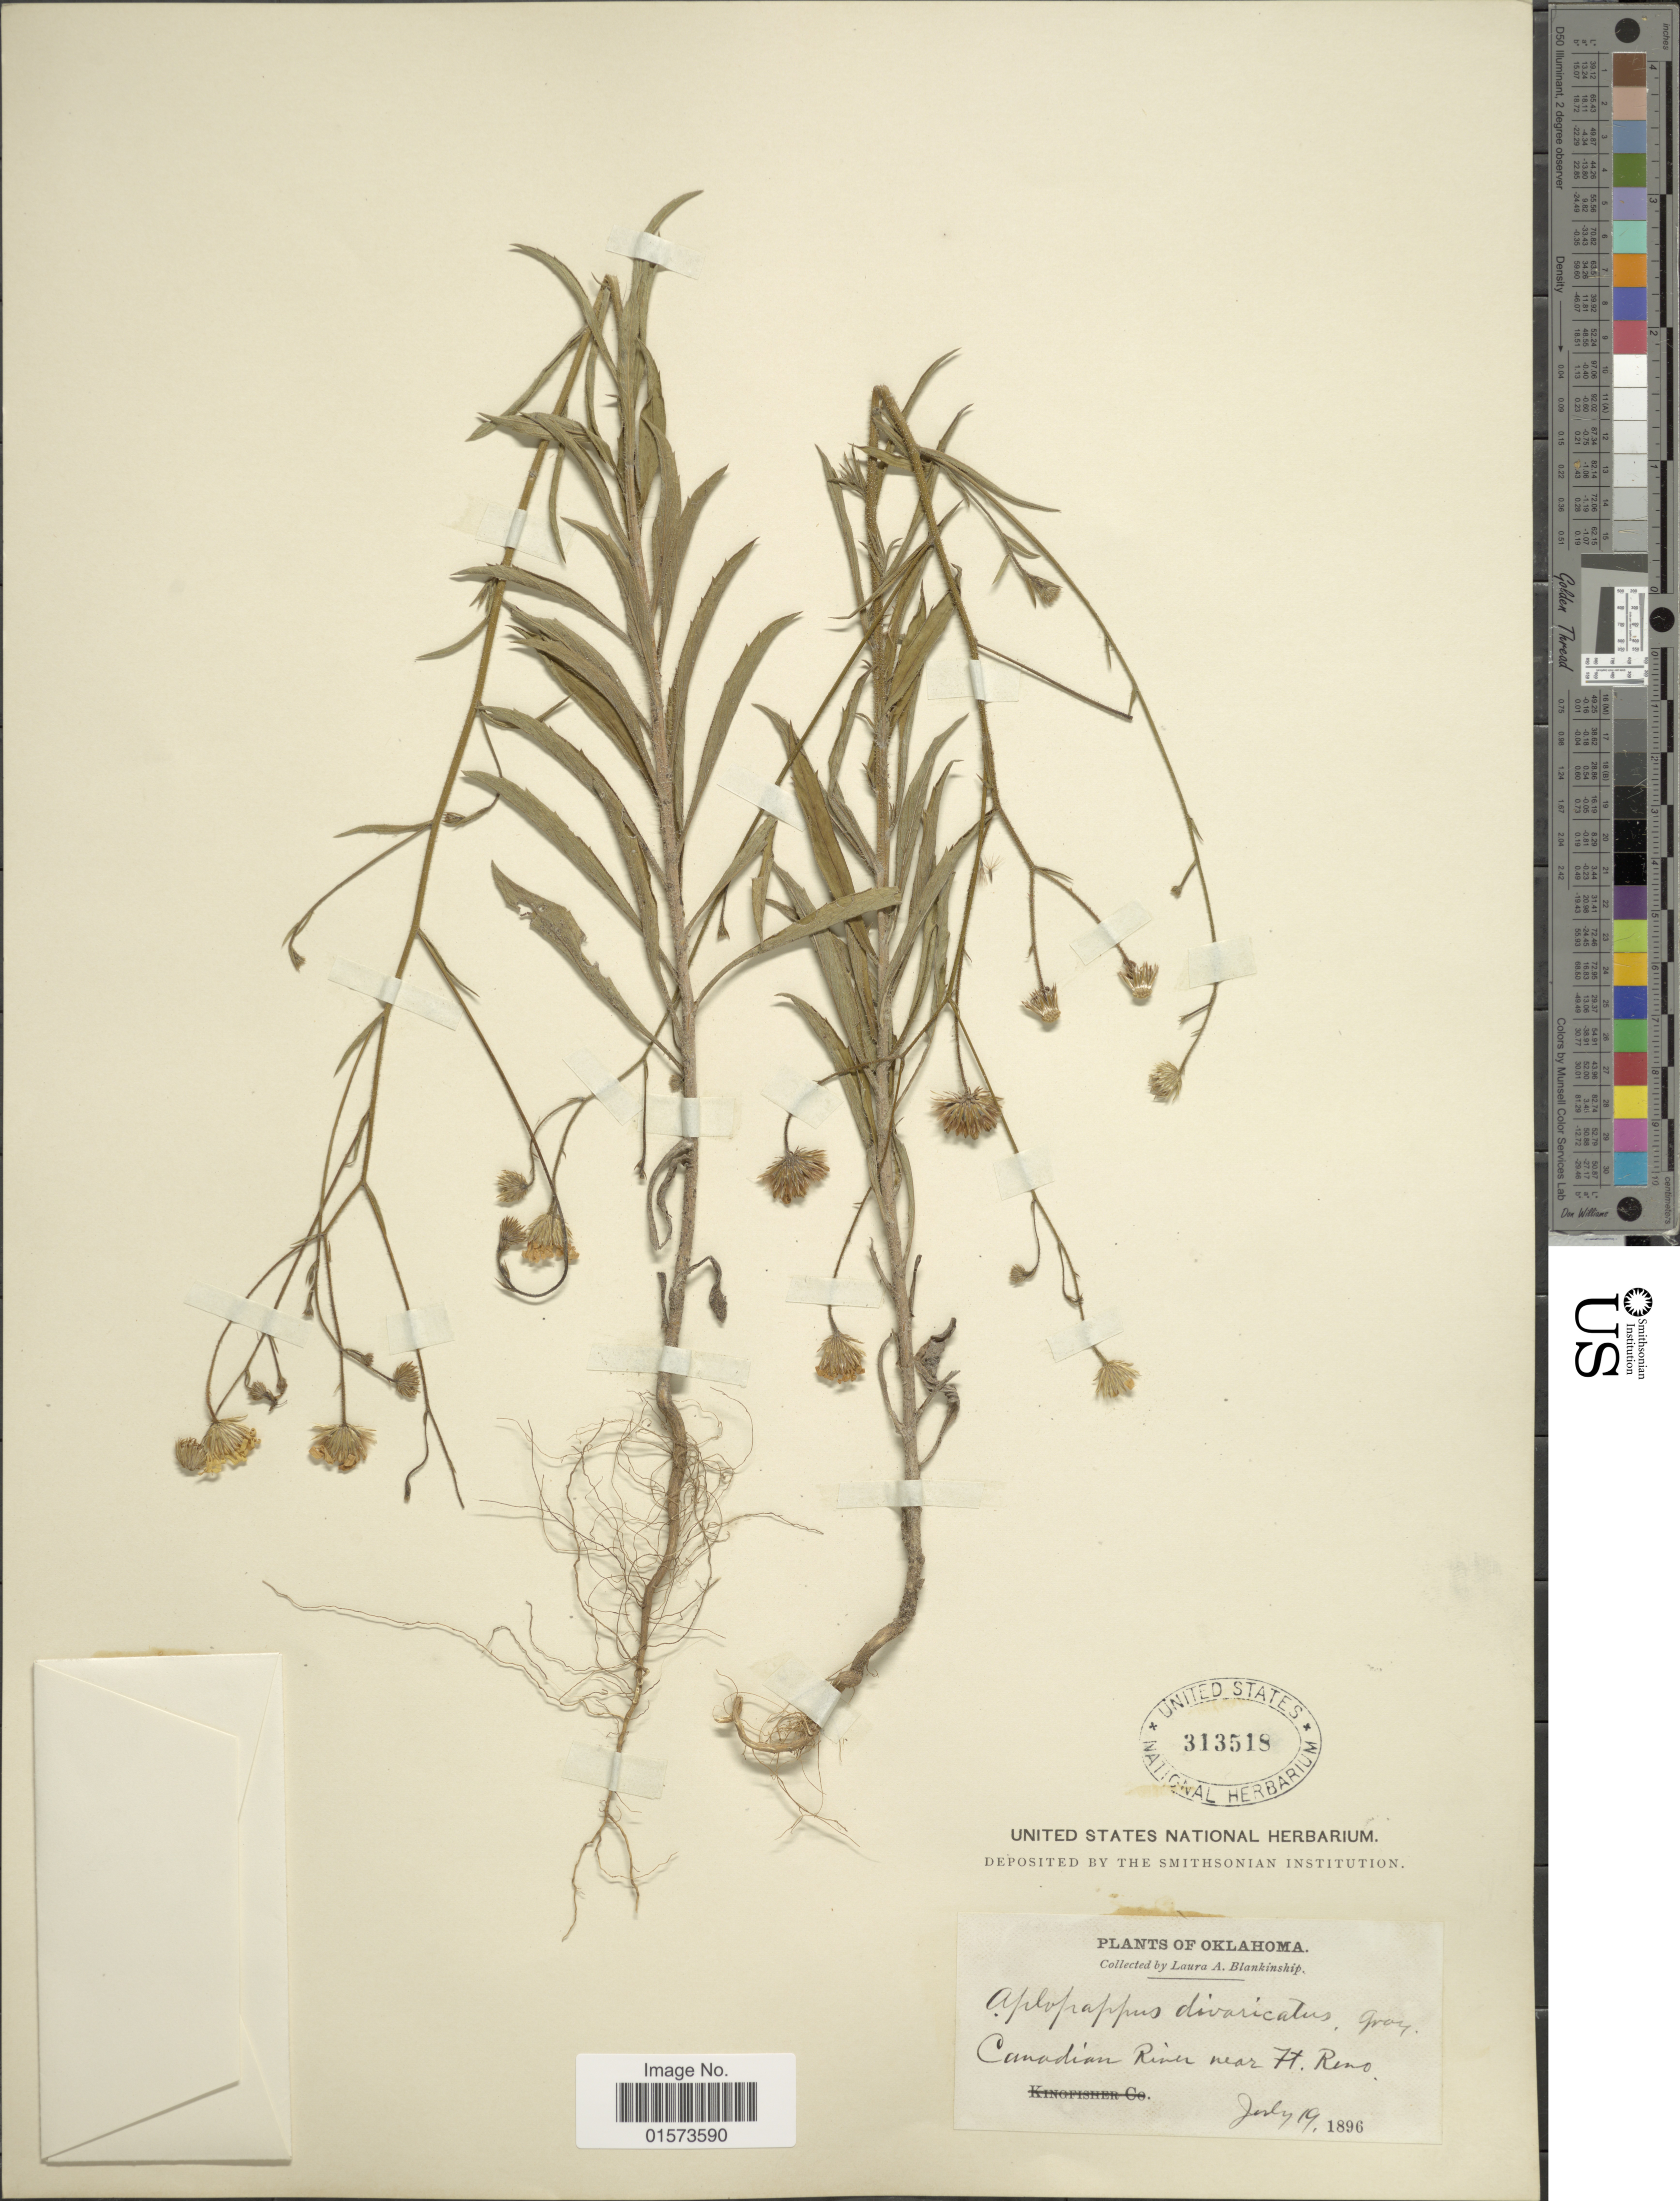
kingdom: Plantae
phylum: Tracheophyta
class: Magnoliopsida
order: Asterales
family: Asteraceae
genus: Croptilon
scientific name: Croptilon divaricatum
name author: (Nutt.) Raf.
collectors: L. A. Blankinship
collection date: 1896-07-19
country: United States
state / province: Oklahoma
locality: Canadian River near Ft. Reno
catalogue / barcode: US 313518